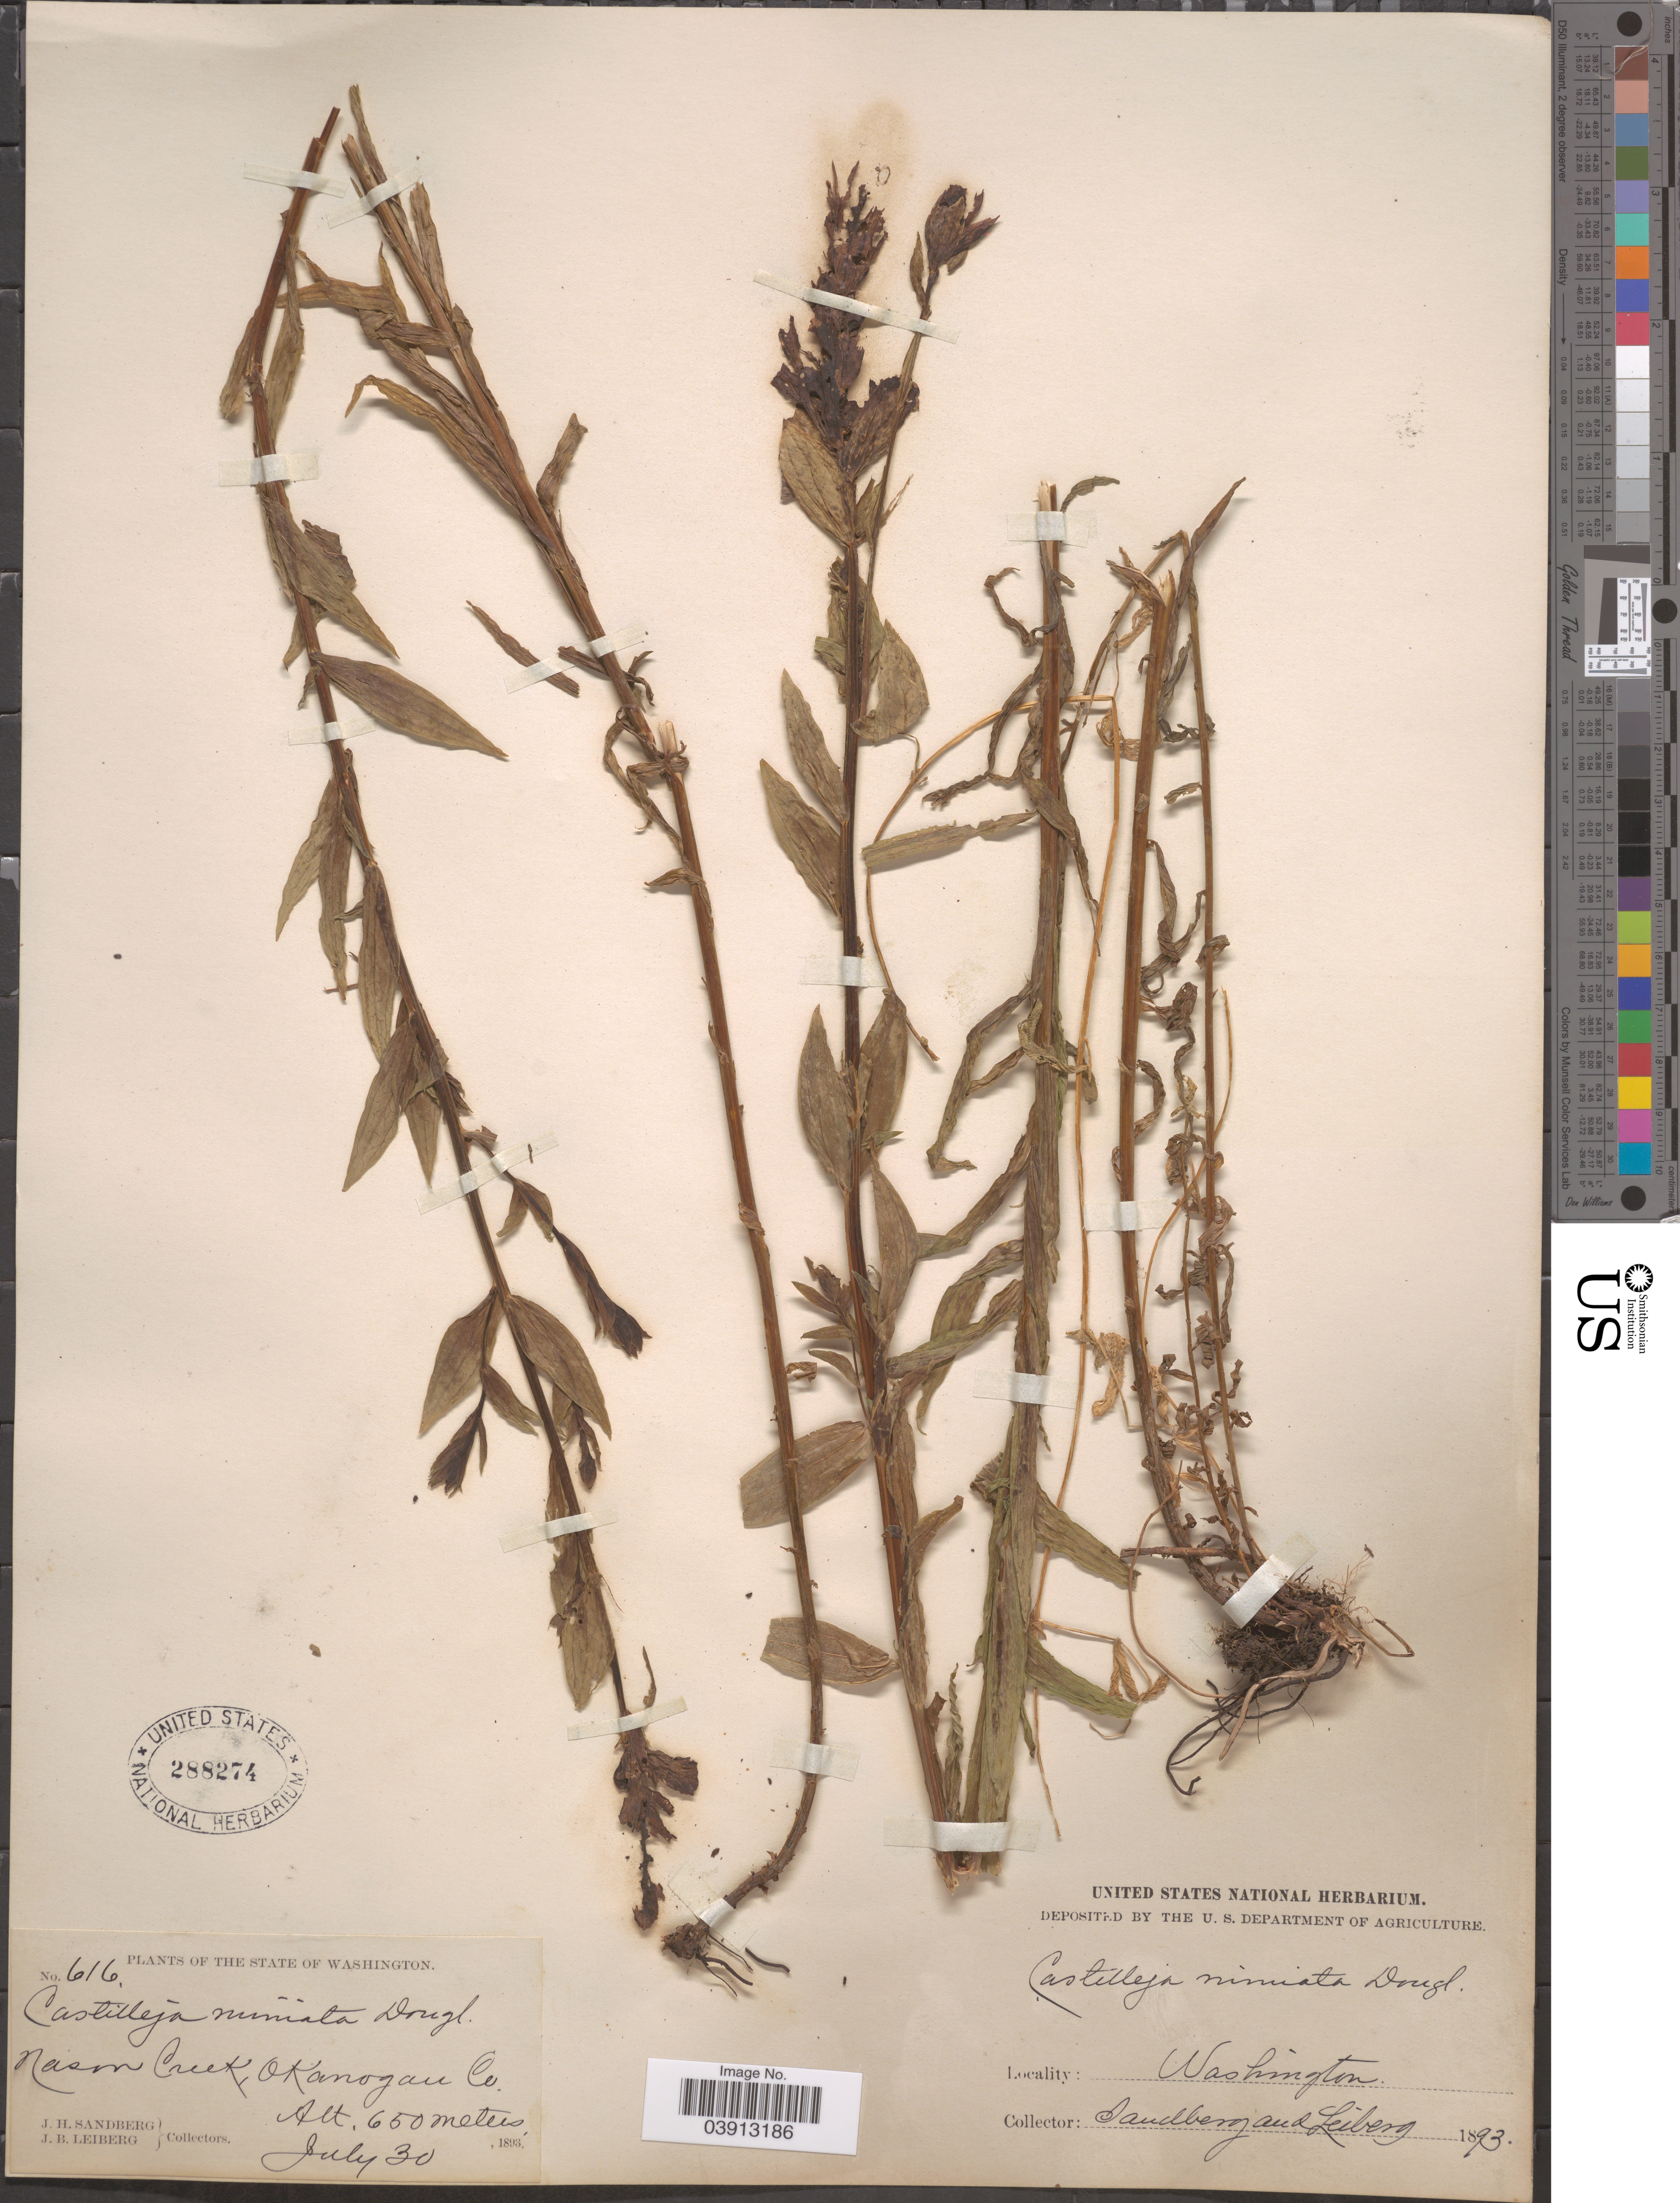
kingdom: Plantae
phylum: Tracheophyta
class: Magnoliopsida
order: Lamiales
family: Orobanchaceae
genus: Castilleja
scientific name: Castilleja miniata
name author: Douglas ex Hook.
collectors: J. H. Sandberg & J. B. Leiberg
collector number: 616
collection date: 1893-07-30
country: United States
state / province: Washington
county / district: Okanogan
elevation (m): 650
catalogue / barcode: US 288274